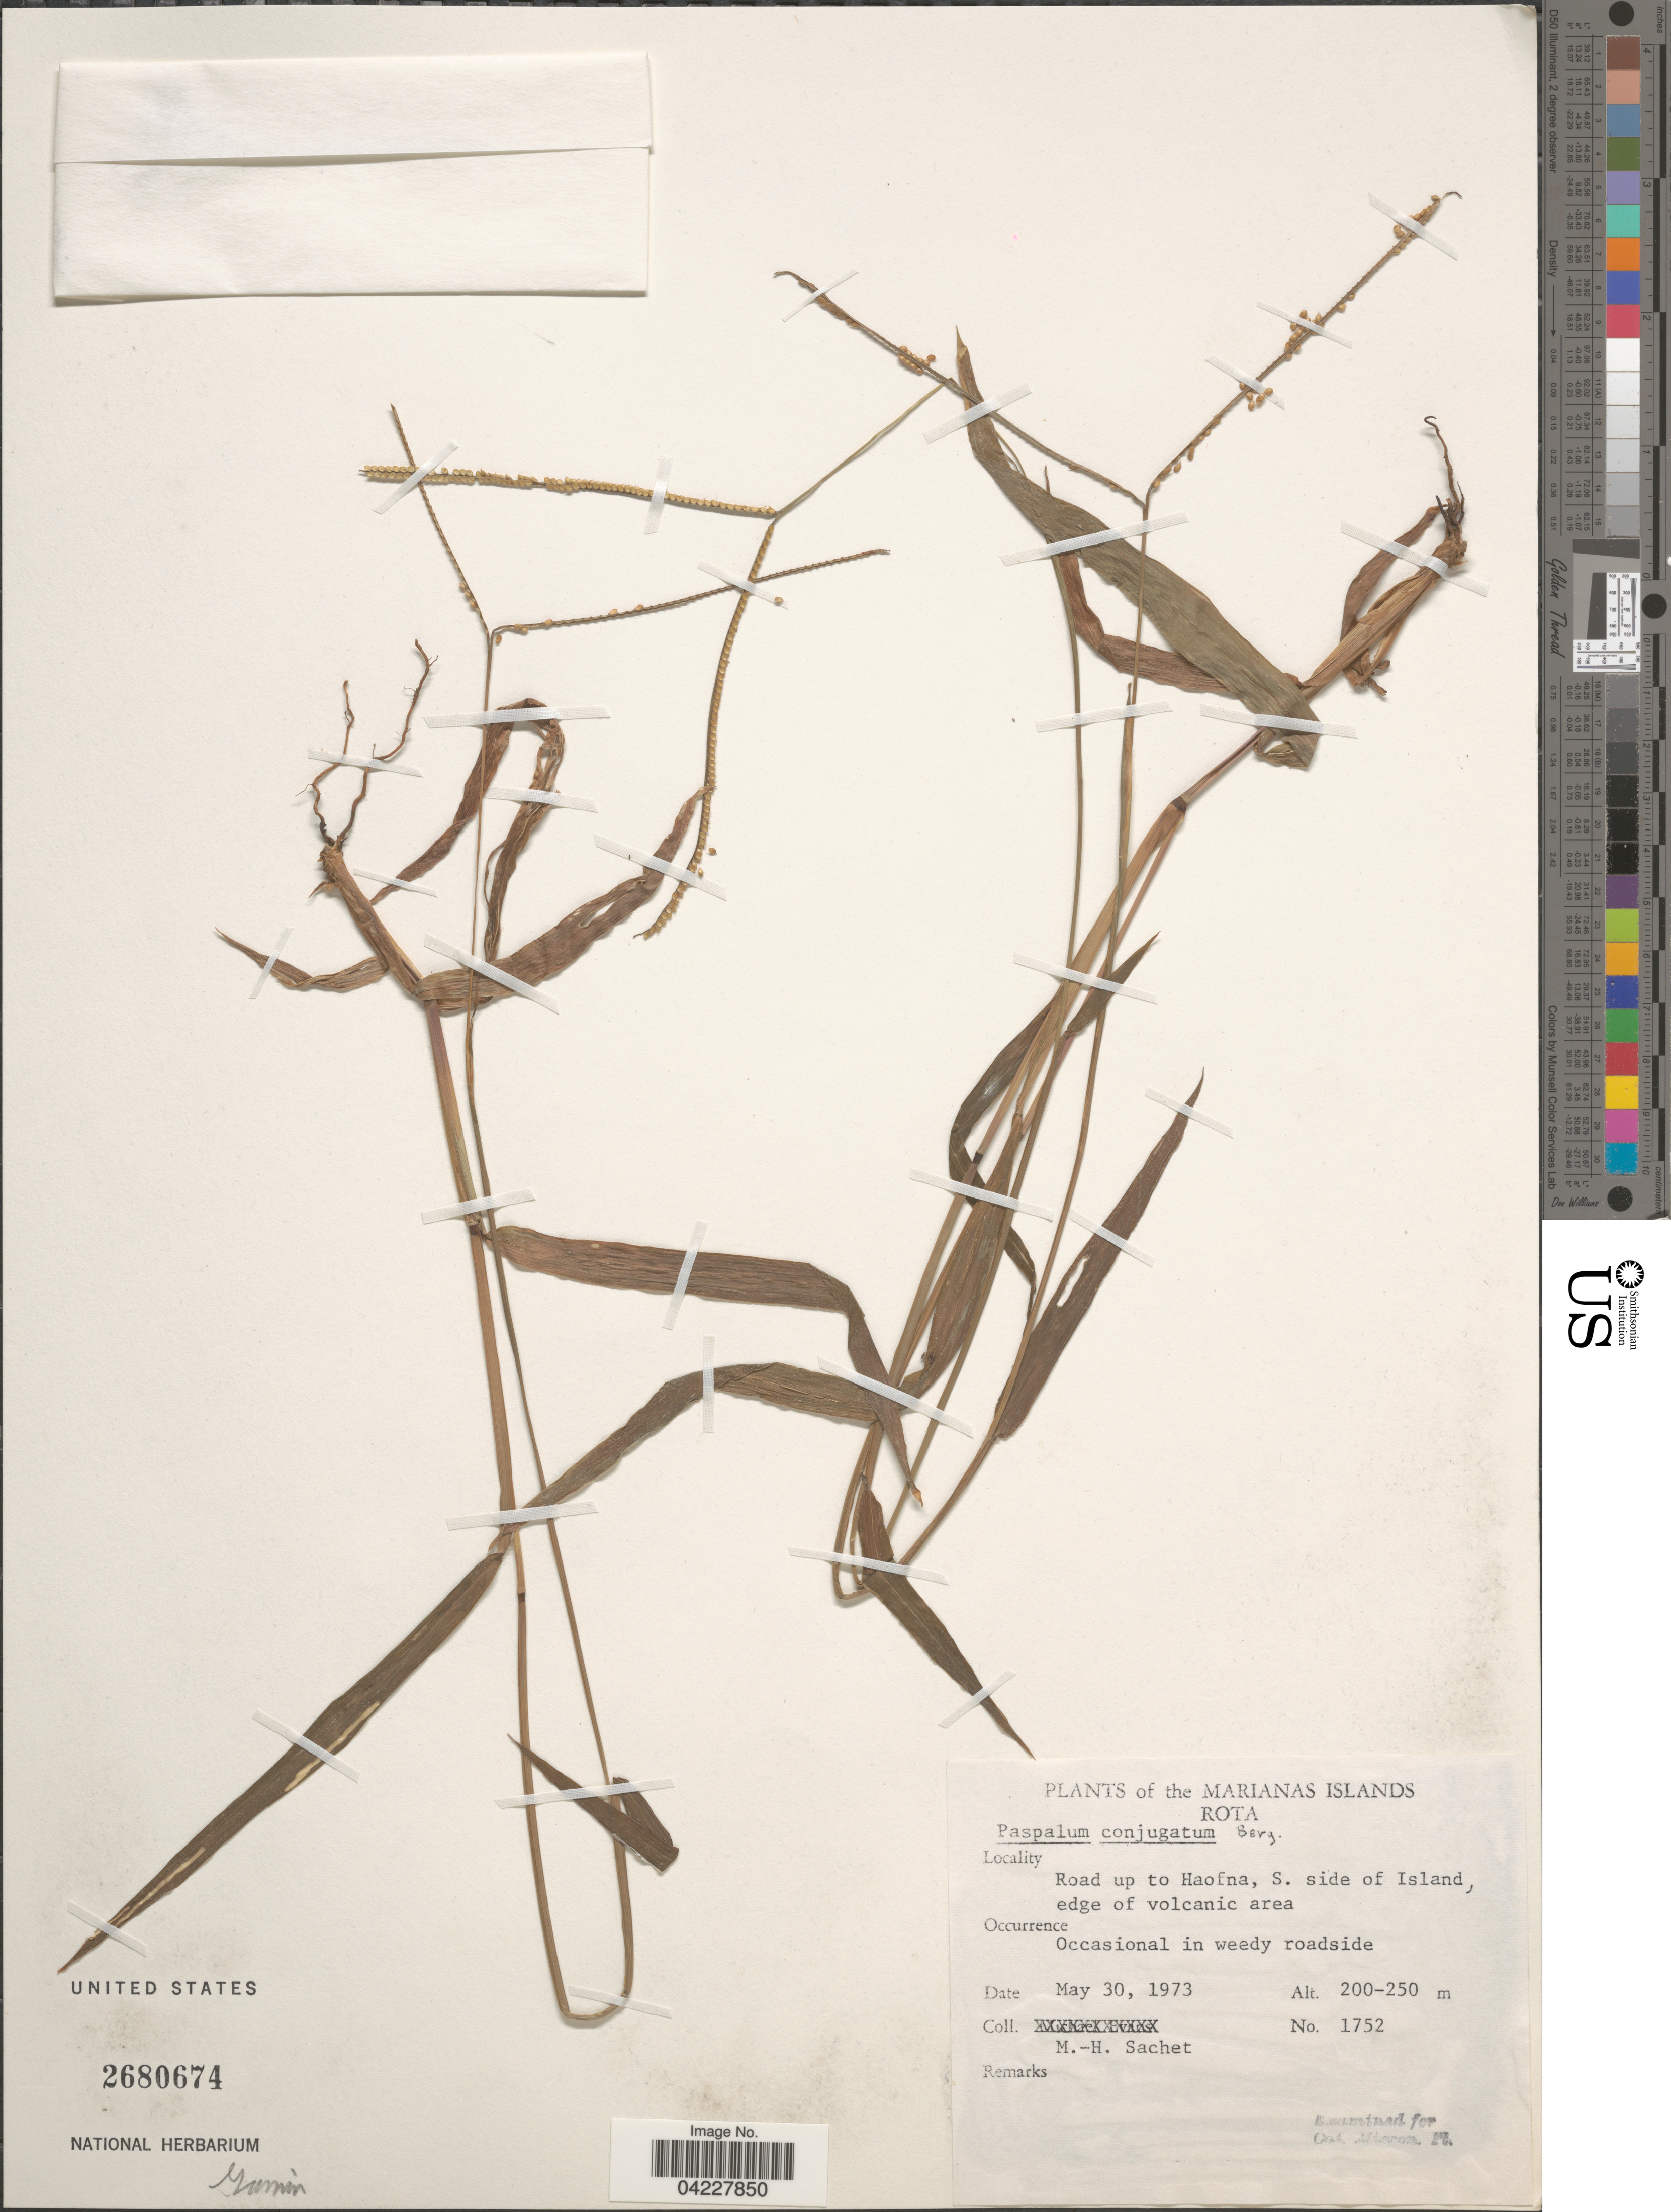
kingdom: Plantae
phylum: Tracheophyta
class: Liliopsida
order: Poales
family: Poaceae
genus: Paspalum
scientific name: Paspalum conjugatum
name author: P.J. Bergius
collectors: M.-H. Sachet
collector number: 1752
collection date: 1973-05-30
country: Northern Mariana Islands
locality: Marianas Islands. Rota. Road up to Haofna, S. side of Island, edge of volcanic area.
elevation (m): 200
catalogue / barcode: US 2680674